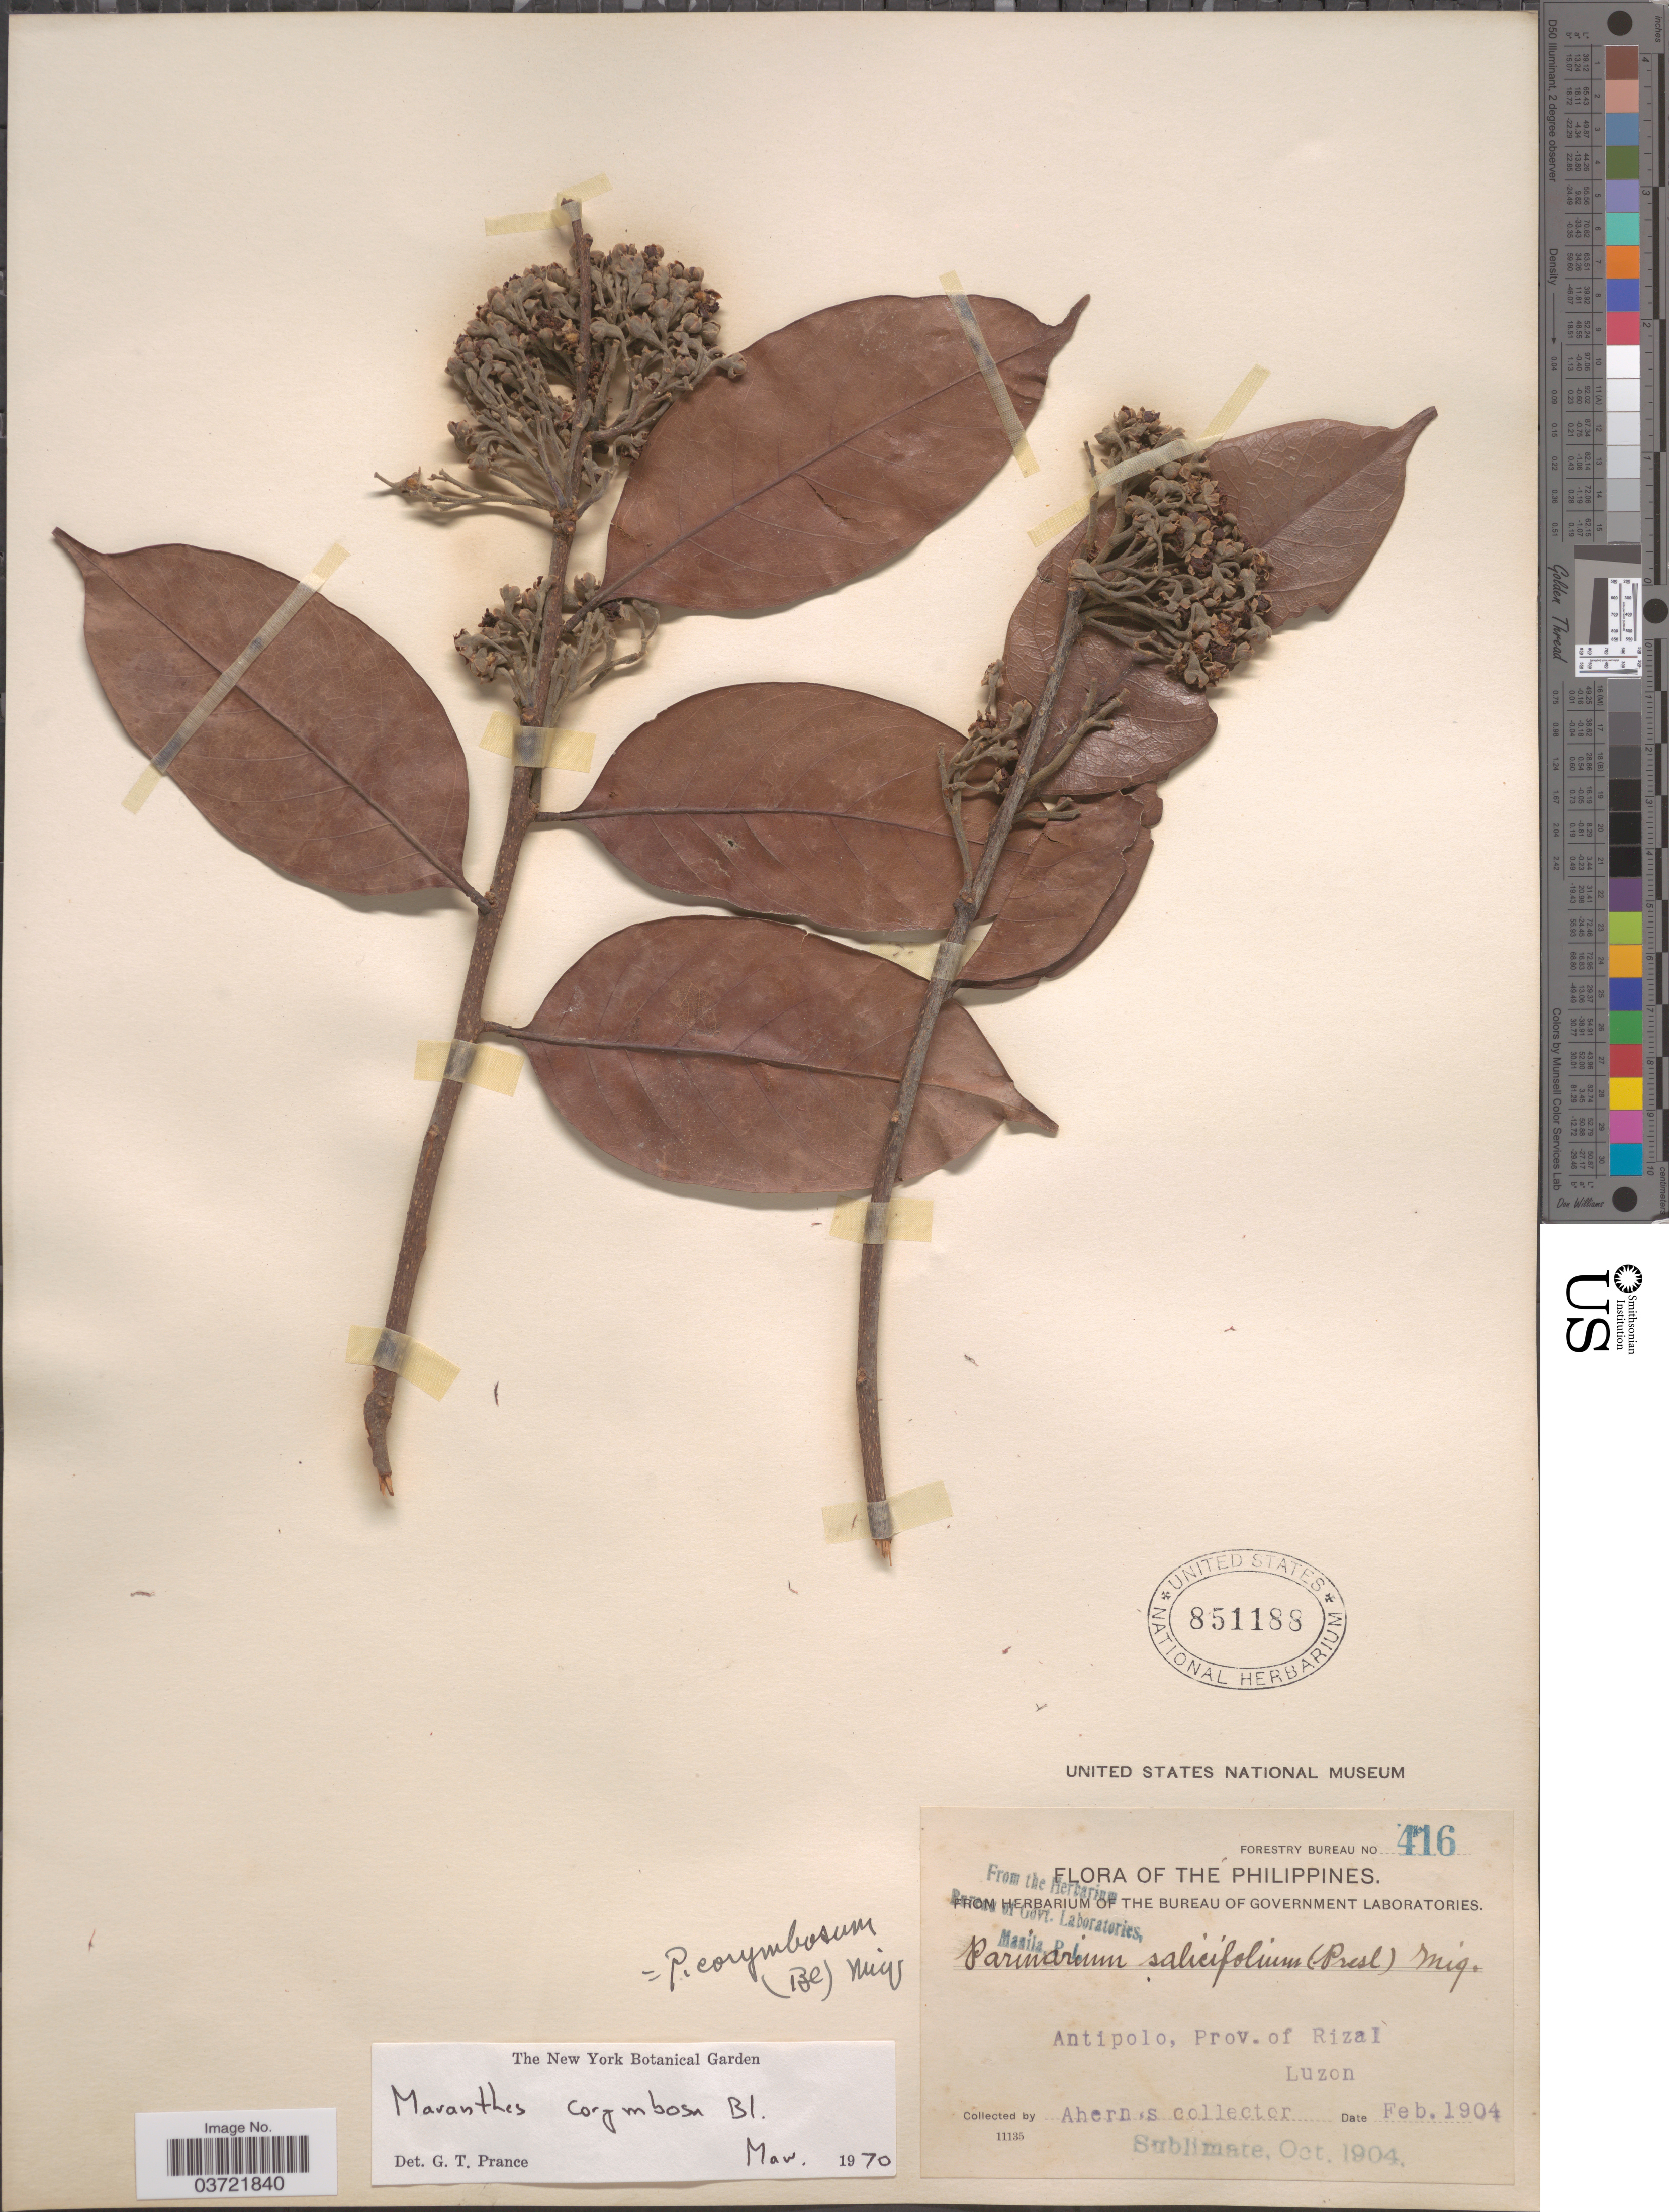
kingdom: Plantae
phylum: Tracheophyta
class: Magnoliopsida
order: Malpighiales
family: Chrysobalanaceae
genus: Maranthes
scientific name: Maranthes corymbosa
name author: Blume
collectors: Ahern's collector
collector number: Forestry Bureau 416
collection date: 1904-02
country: Philippines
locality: Antipolo, Prov. of Rizal. Luzon.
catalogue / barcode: US 851188